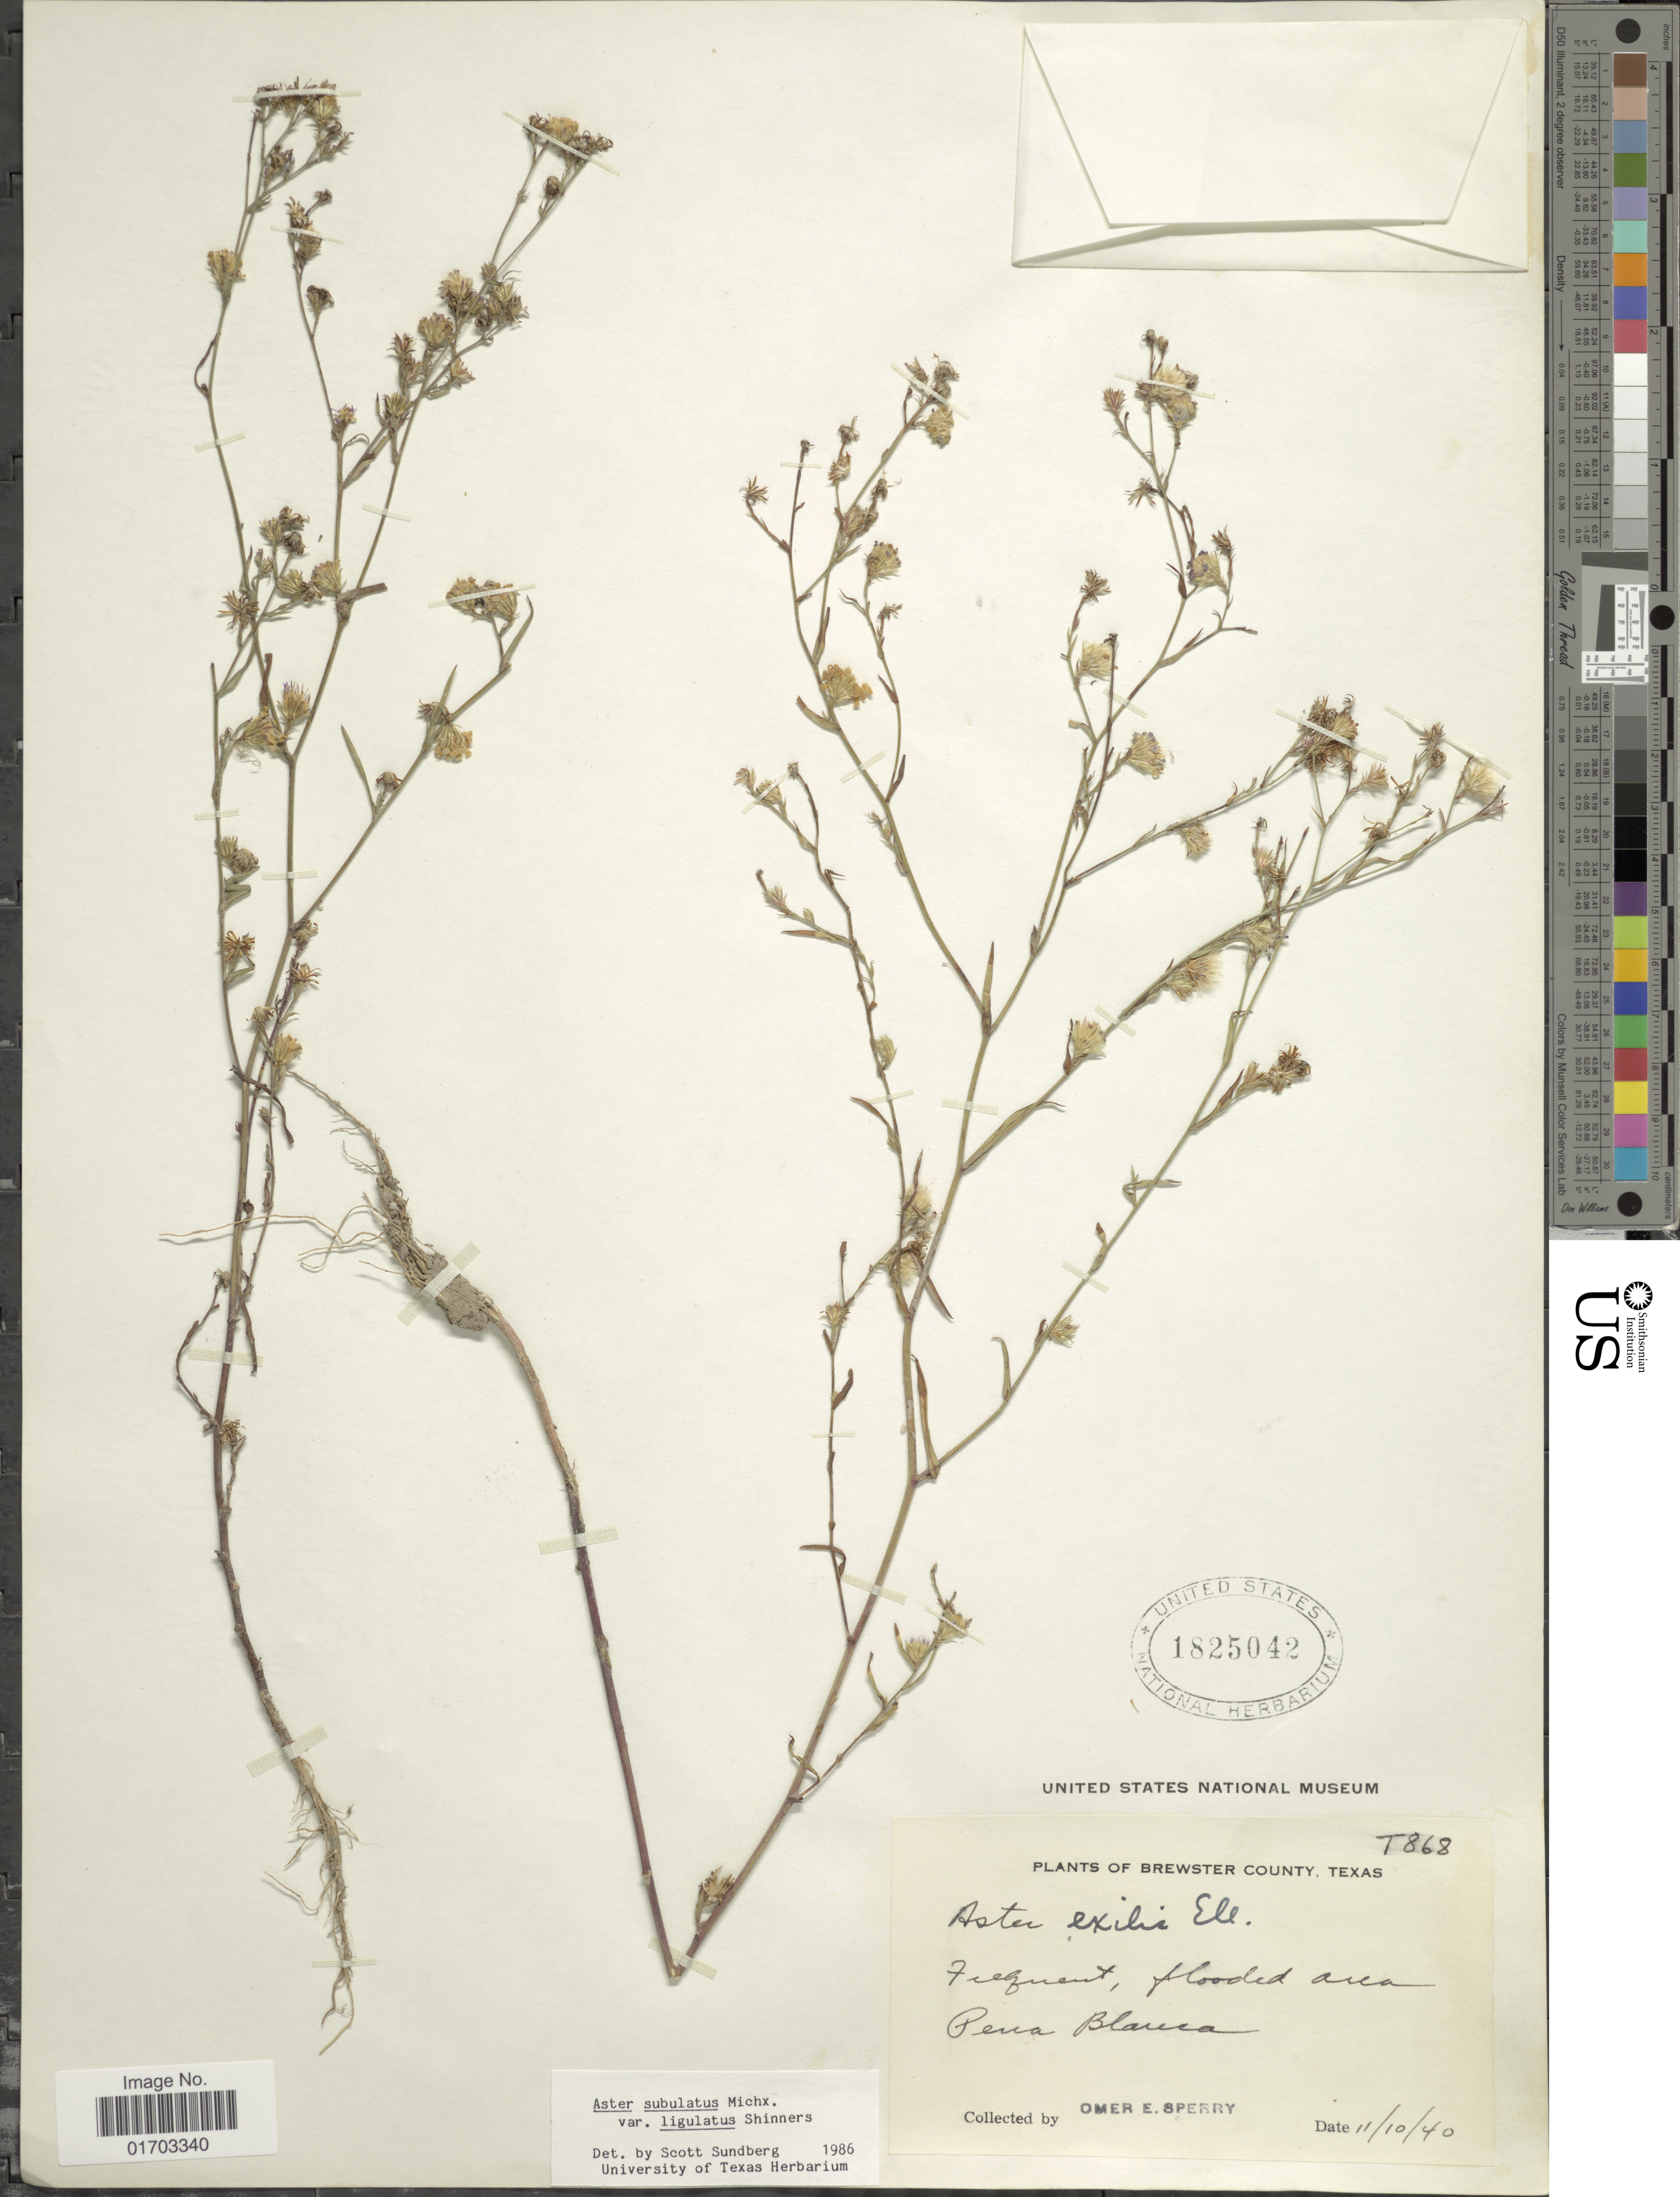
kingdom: Plantae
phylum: Tracheophyta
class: Magnoliopsida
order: Asterales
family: Asteraceae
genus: Symphyotrichum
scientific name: Symphyotrichum subulatum var. ligulatum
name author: (Shinners) S.D. Sundb.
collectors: O. E. Sperry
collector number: T868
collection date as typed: Transcribed d/m/y: 10/11/40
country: United States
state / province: Texas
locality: Brewster County, flooded area, Pena Blanca.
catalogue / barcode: US 1825042